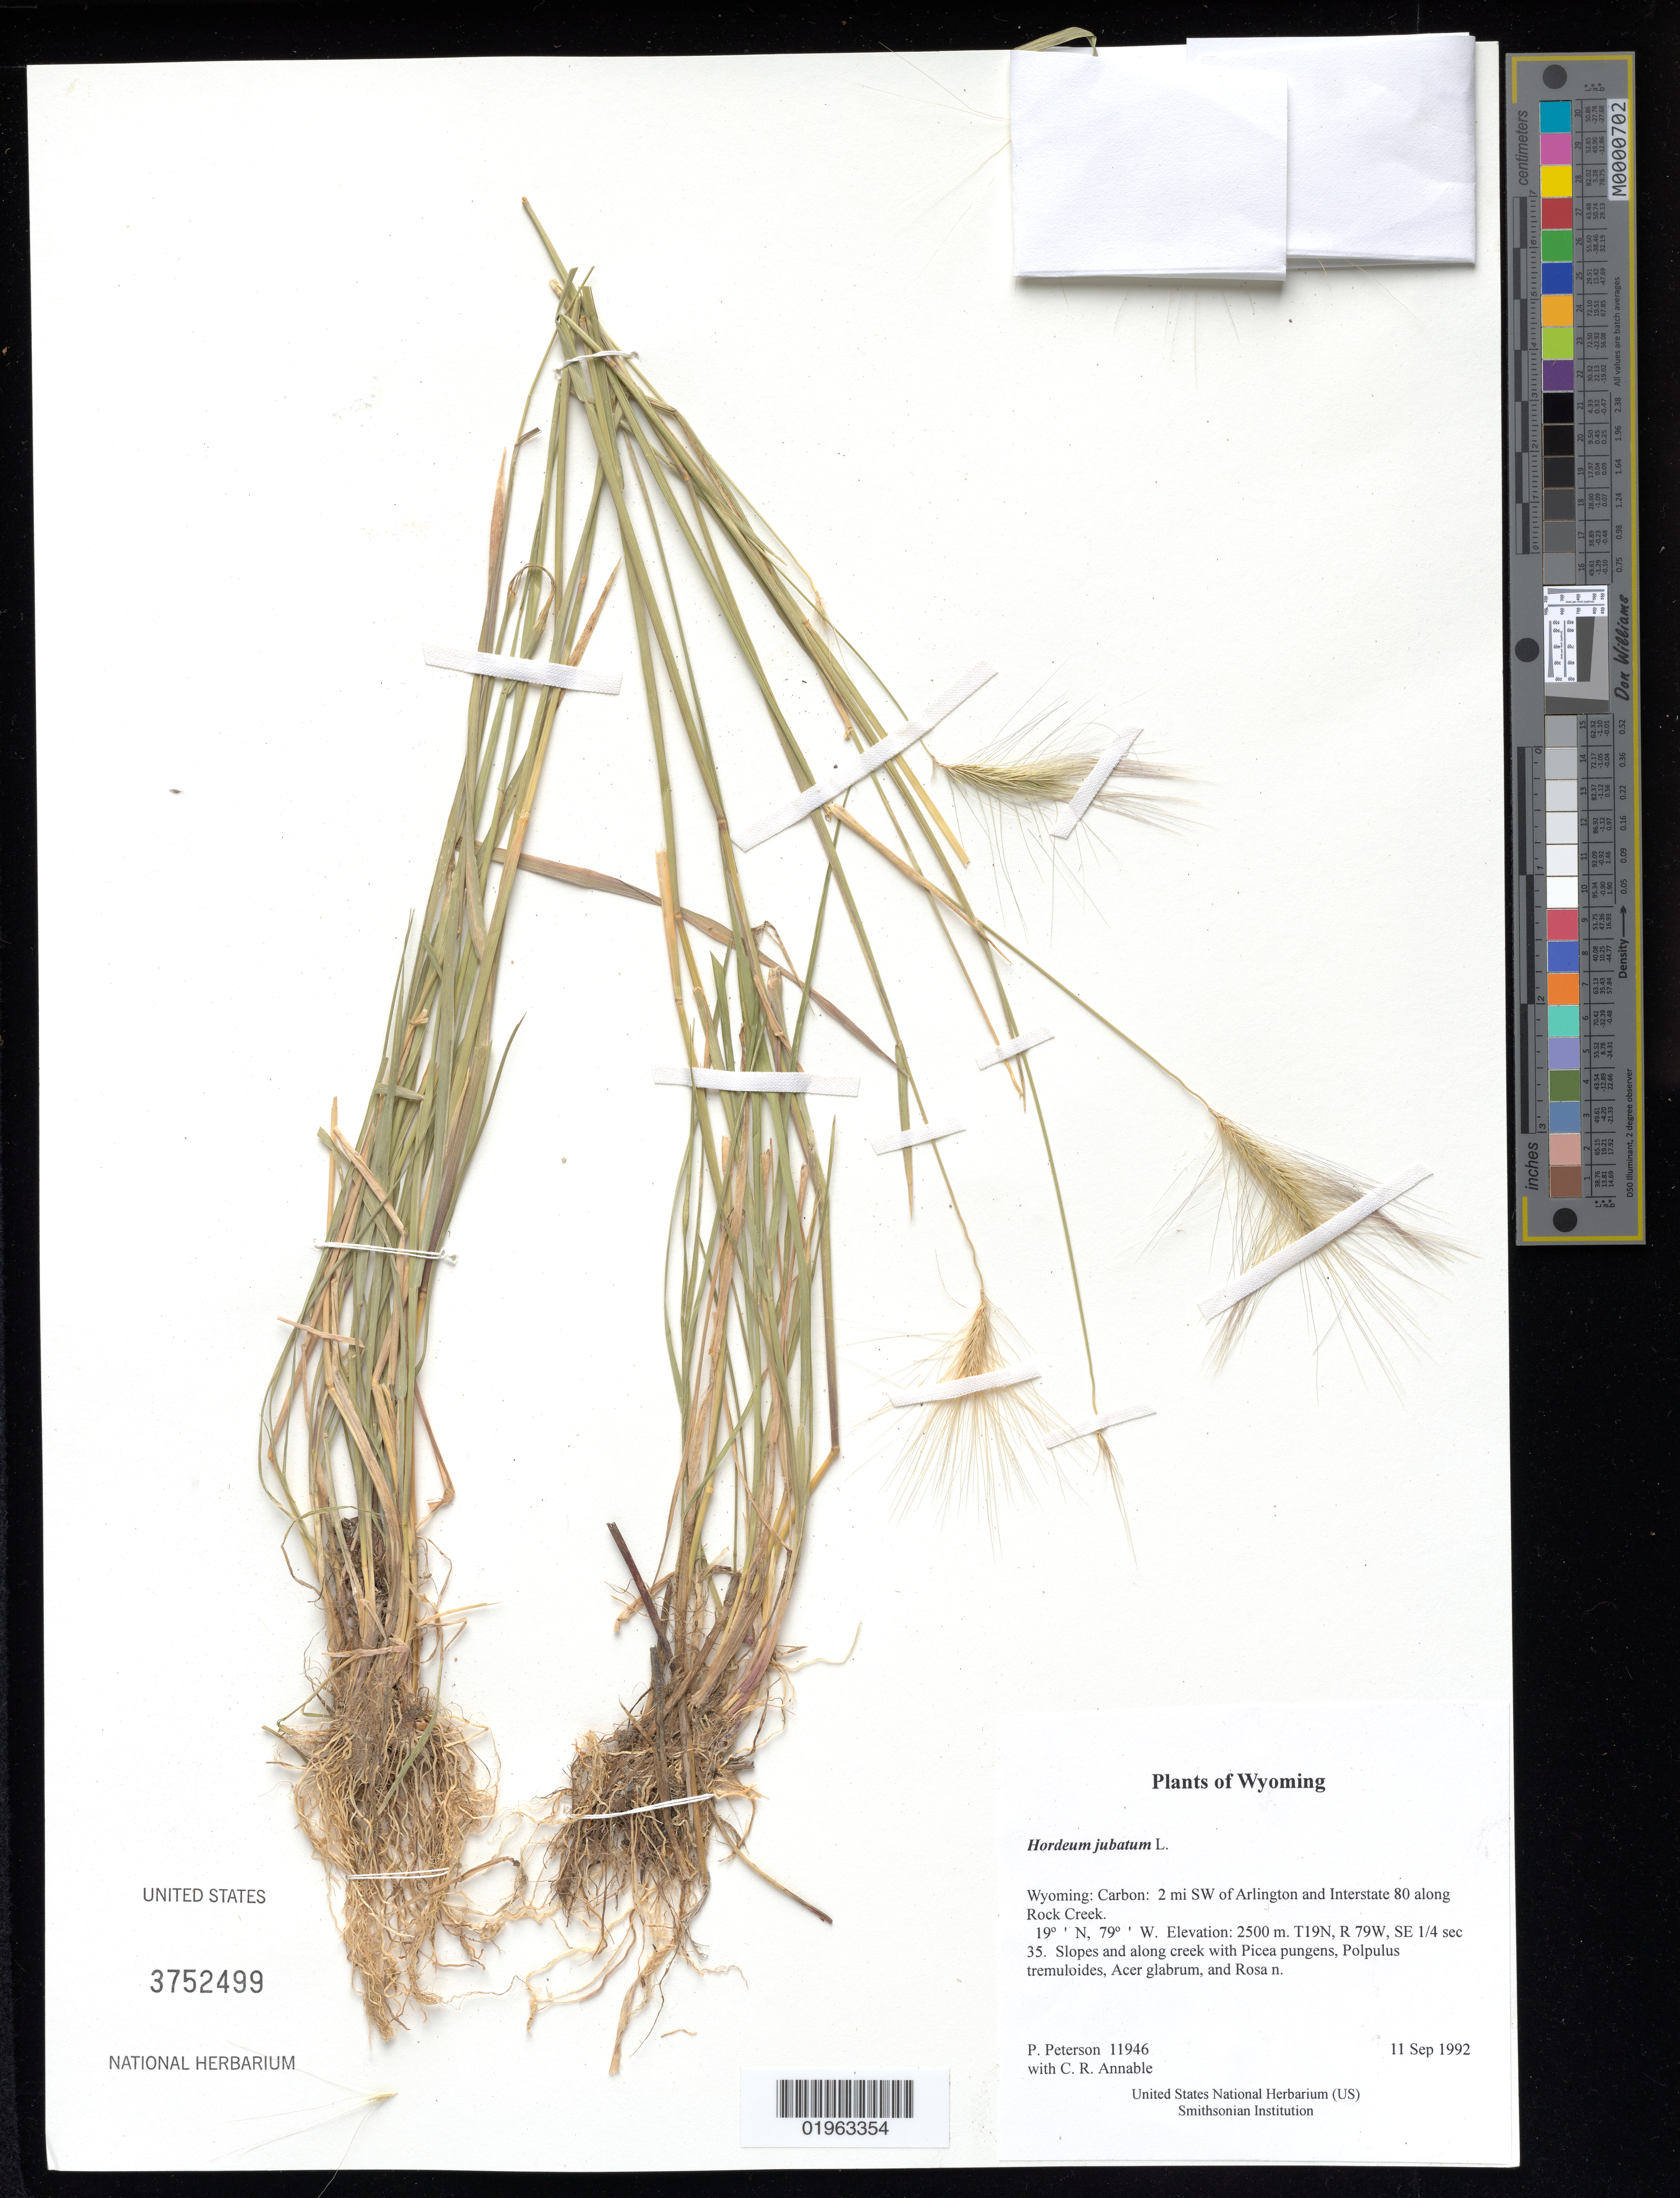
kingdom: Plantae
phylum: Tracheophyta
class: Liliopsida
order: Poales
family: Poaceae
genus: Hordeum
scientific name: Hordeum jubatum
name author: L.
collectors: P. M. Peterson & C. R. Annable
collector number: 11946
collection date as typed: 11 Sep 1992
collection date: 1992-09-11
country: United States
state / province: Wyoming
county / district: Carbon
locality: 2 mi SW of Arlington and Interstate 80 along Rock Creek.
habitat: T19N, R 79W, SE 1/4 sec 35. Slopes and along creek with Picea pungens, Polpulus tremuloides, Acer glabrum, and Rosa n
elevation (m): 2500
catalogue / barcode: US 3752499